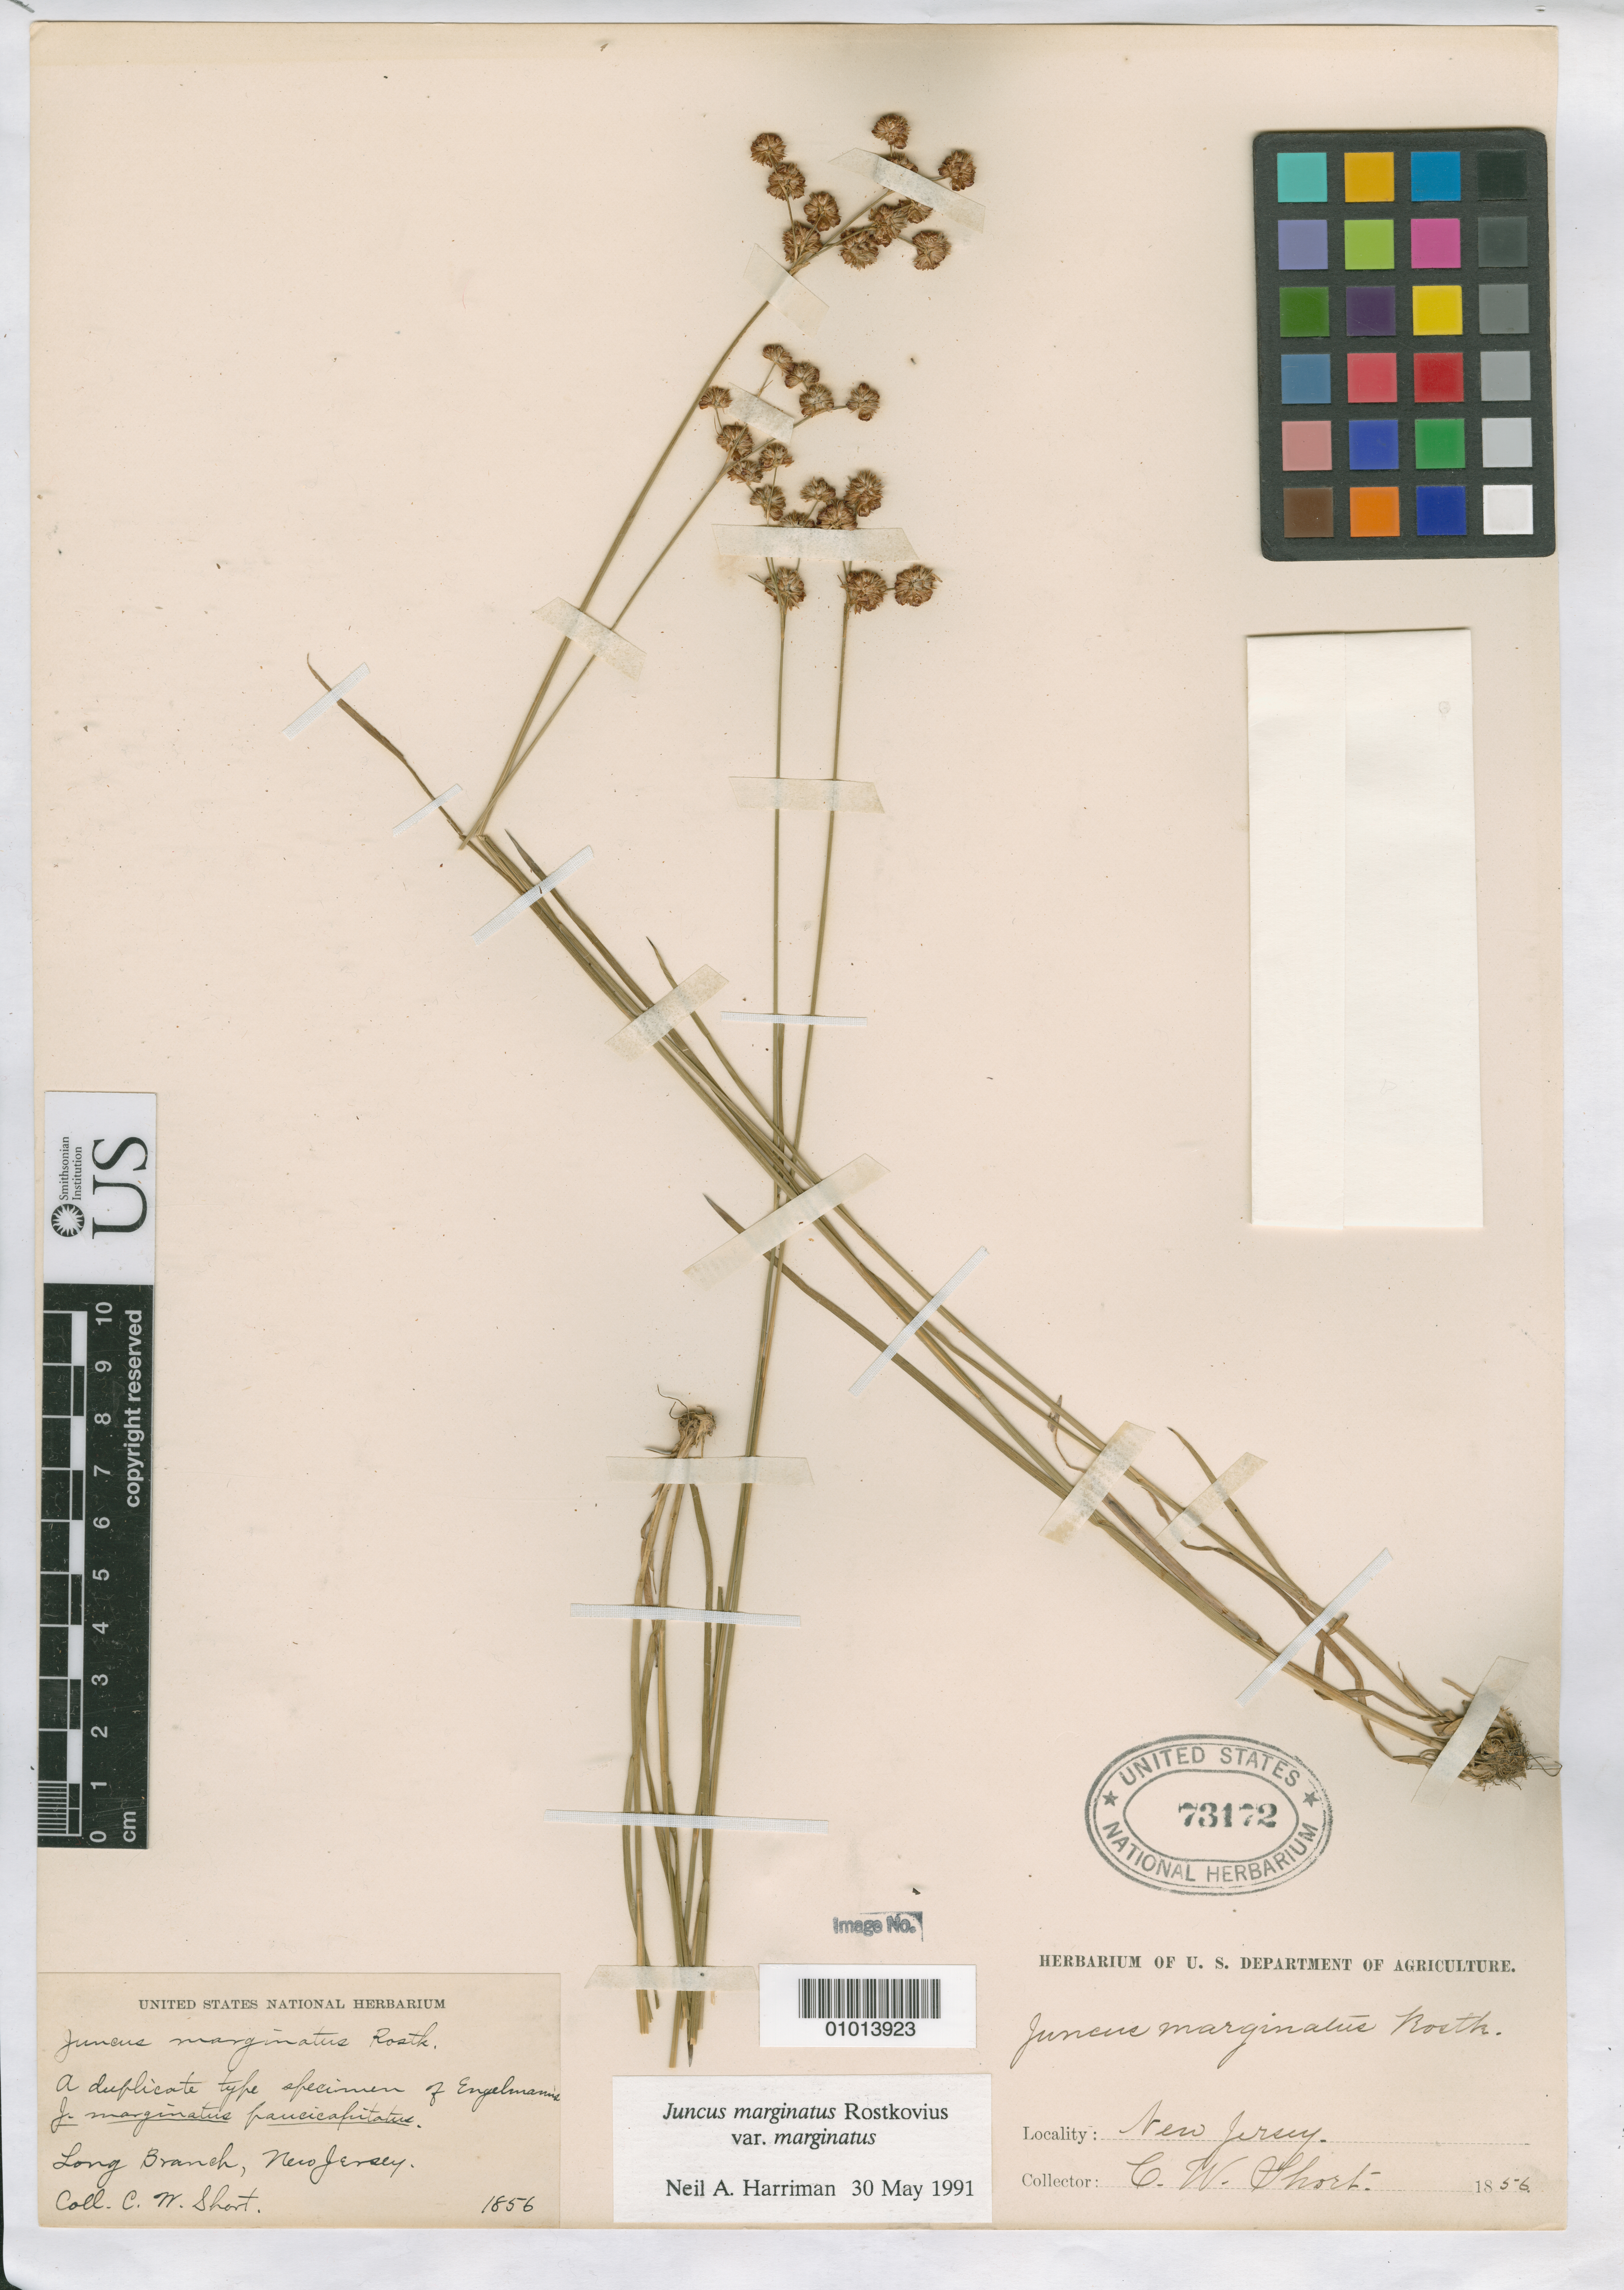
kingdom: Plantae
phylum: Tracheophyta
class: Liliopsida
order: Poales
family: Juncaceae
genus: Juncus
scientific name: Juncus marginatus var. paucicapitatus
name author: Engelm.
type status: Isotype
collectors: C. W. Short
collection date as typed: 1856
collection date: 1856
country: United States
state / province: New Jersey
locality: Long Branch.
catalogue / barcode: US 73172